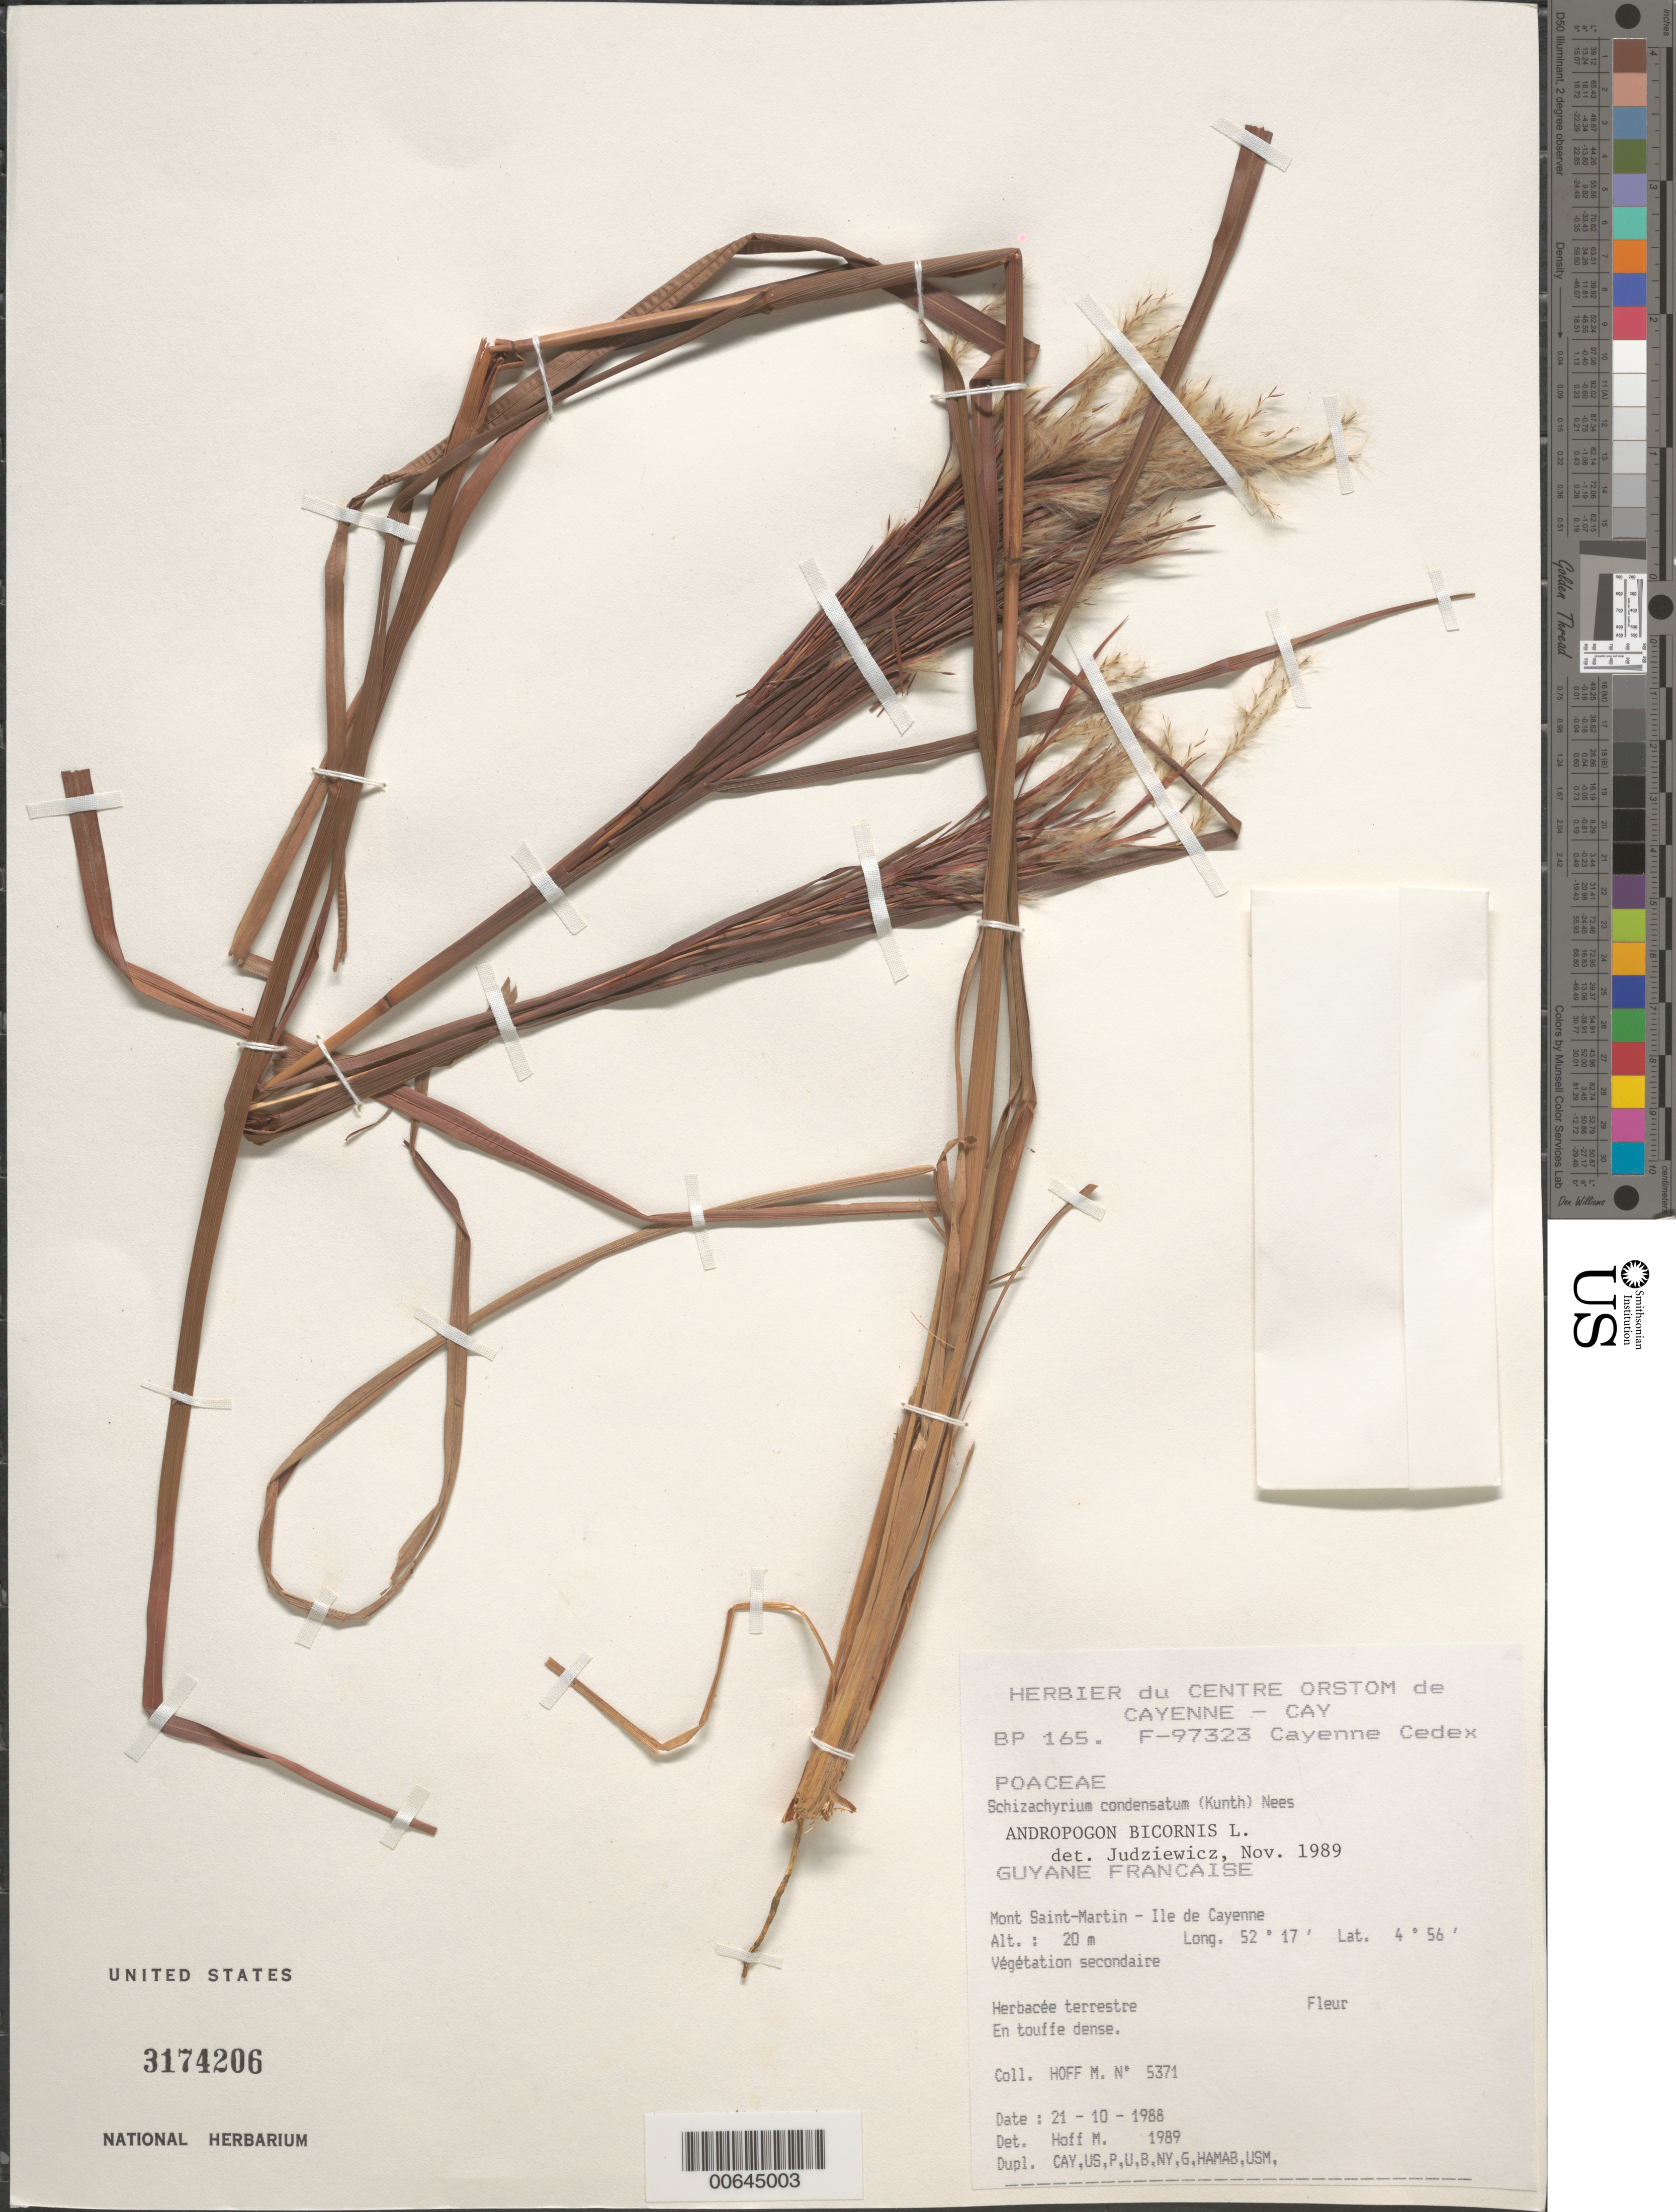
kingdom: Plantae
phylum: Tracheophyta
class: Liliopsida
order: Poales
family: Poaceae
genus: Andropogon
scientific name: Andropogon bicornis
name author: L.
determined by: Judziewicz, E. J.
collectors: M. Hoff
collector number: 5371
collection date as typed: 21-Oct-88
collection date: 1988-10-21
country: French Guiana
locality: Mont Saint-Martin, Ile de Cayenne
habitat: Secondary vegetation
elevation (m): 20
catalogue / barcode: US 3174206